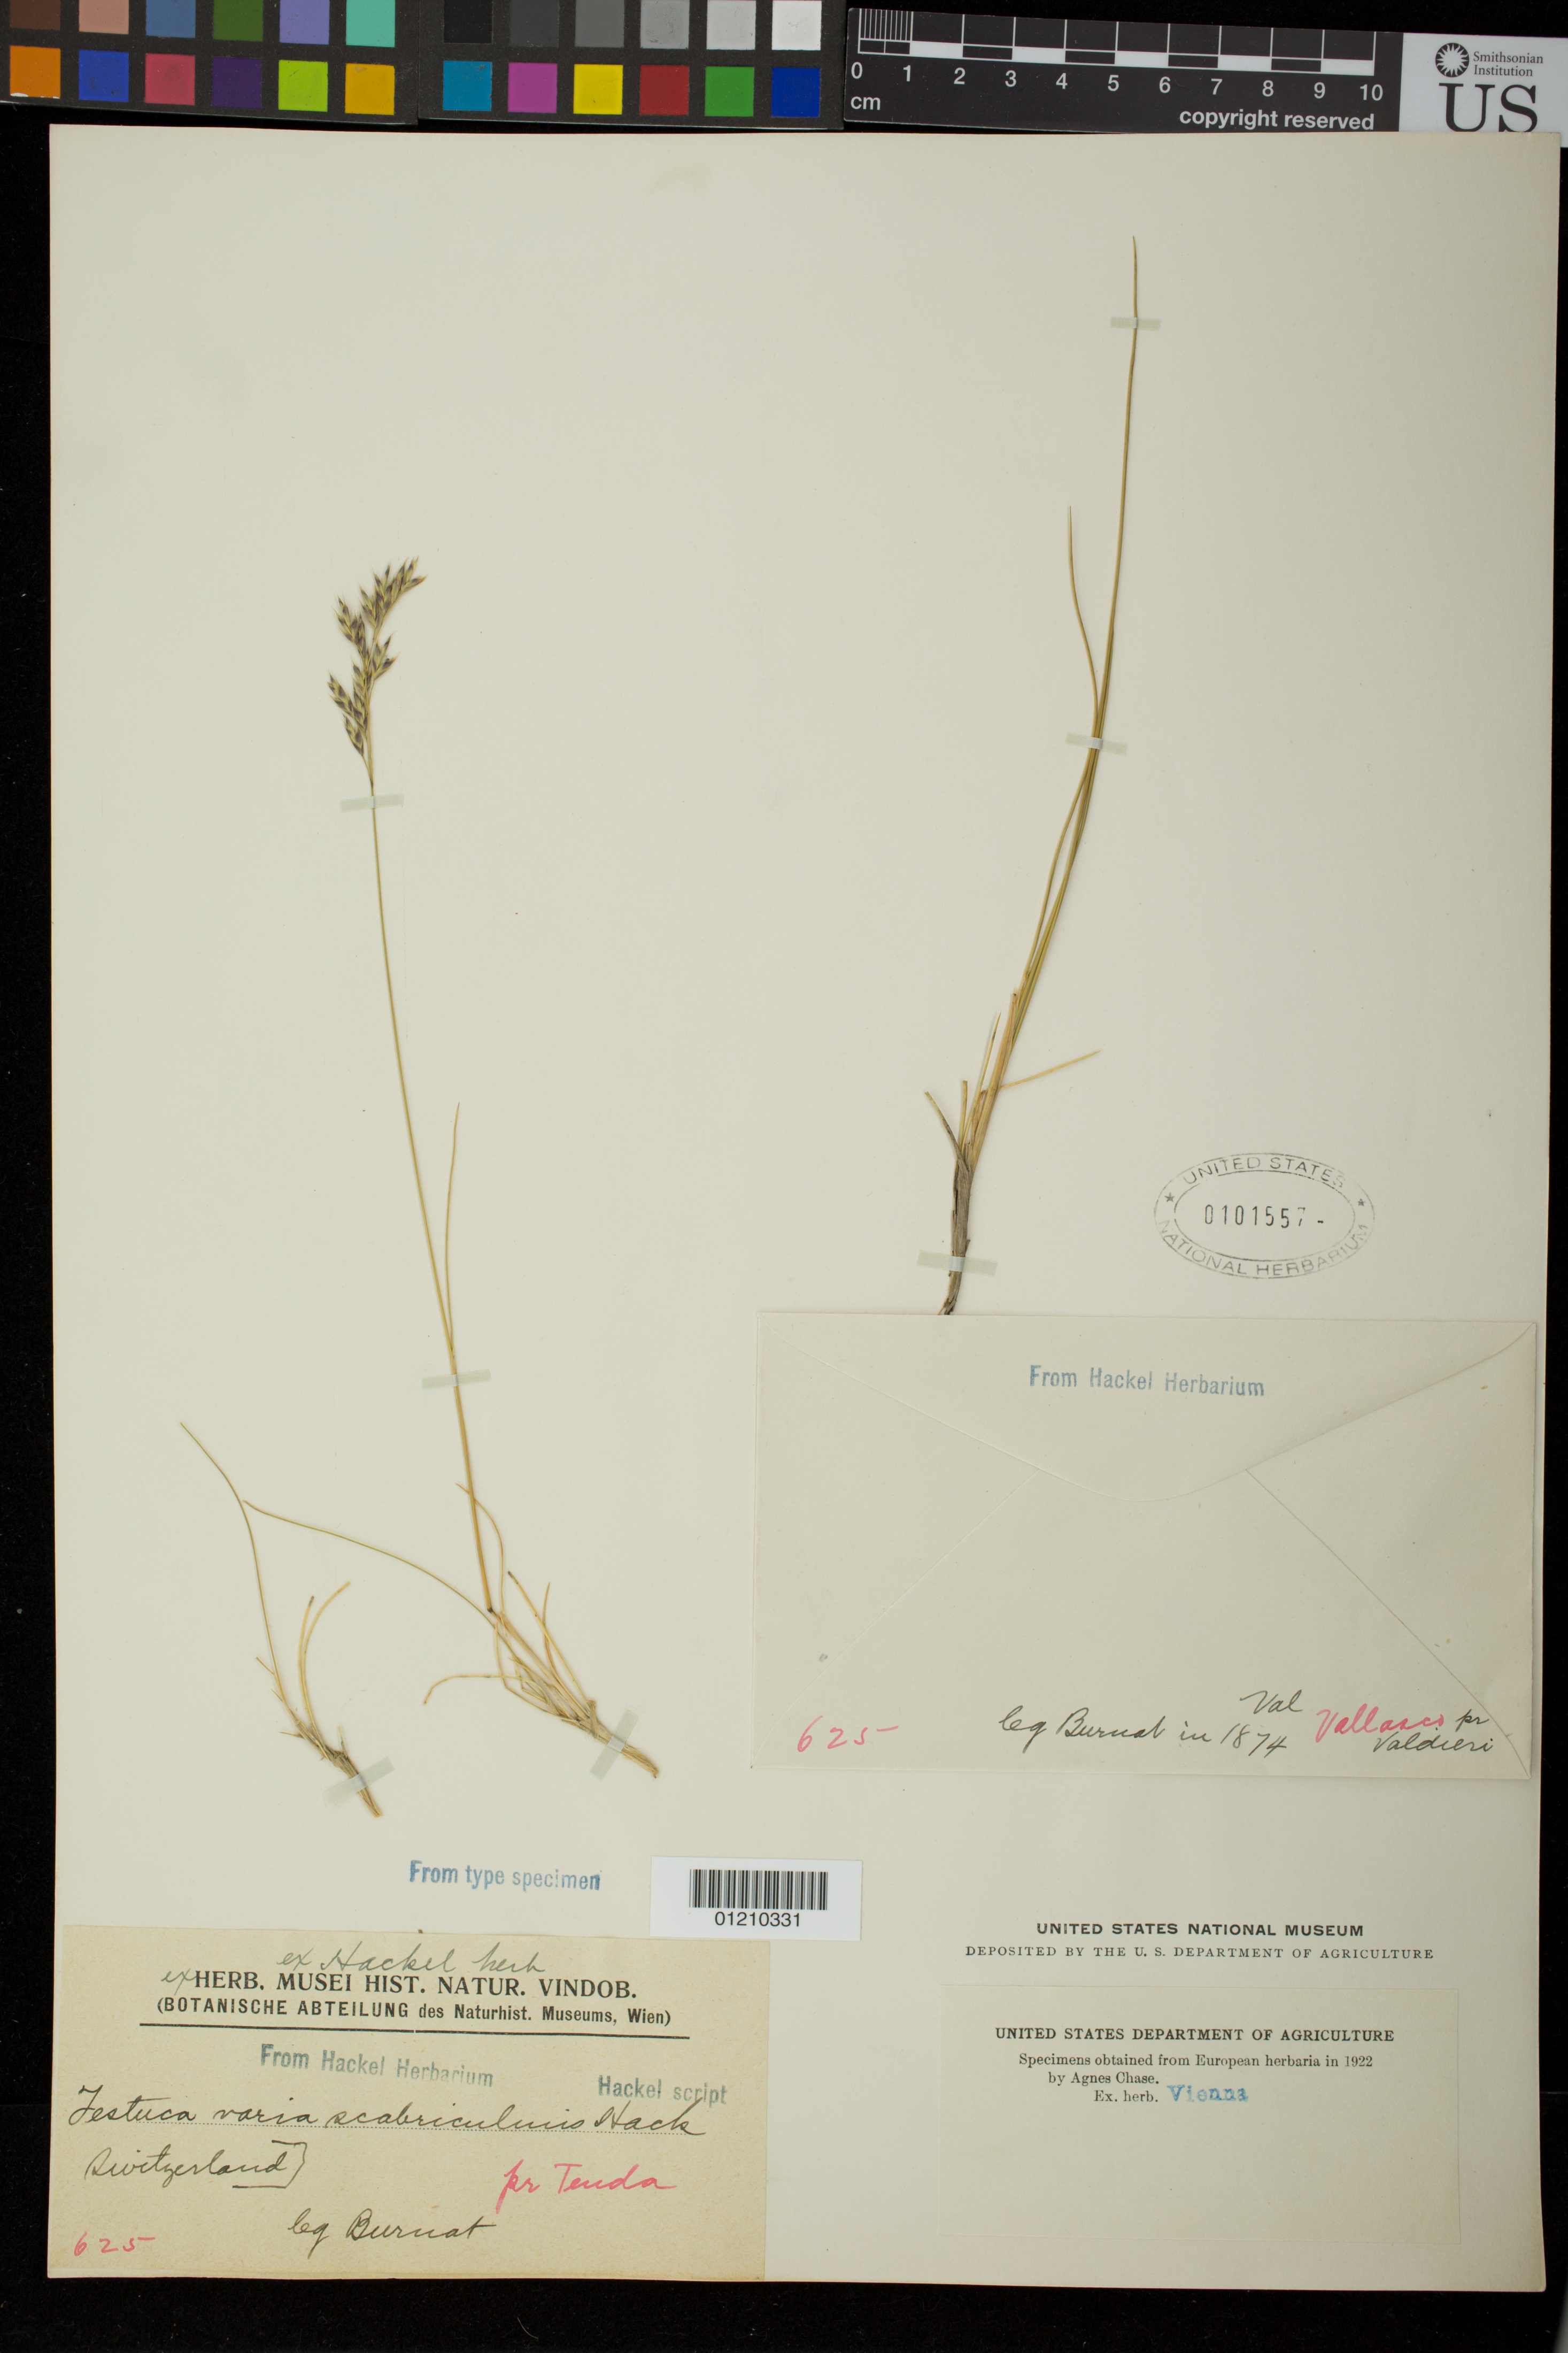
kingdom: Plantae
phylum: Tracheophyta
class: Liliopsida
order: Poales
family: Poaceae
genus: Festuca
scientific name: Festuca varia var. scabriculmis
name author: Hack.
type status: Syntype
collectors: E. Burnat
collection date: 1874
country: Switzerland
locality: Vallasco pr Valdieri.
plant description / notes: Fragmentary material of type specimen ex herb. Vienna.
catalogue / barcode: US 101557